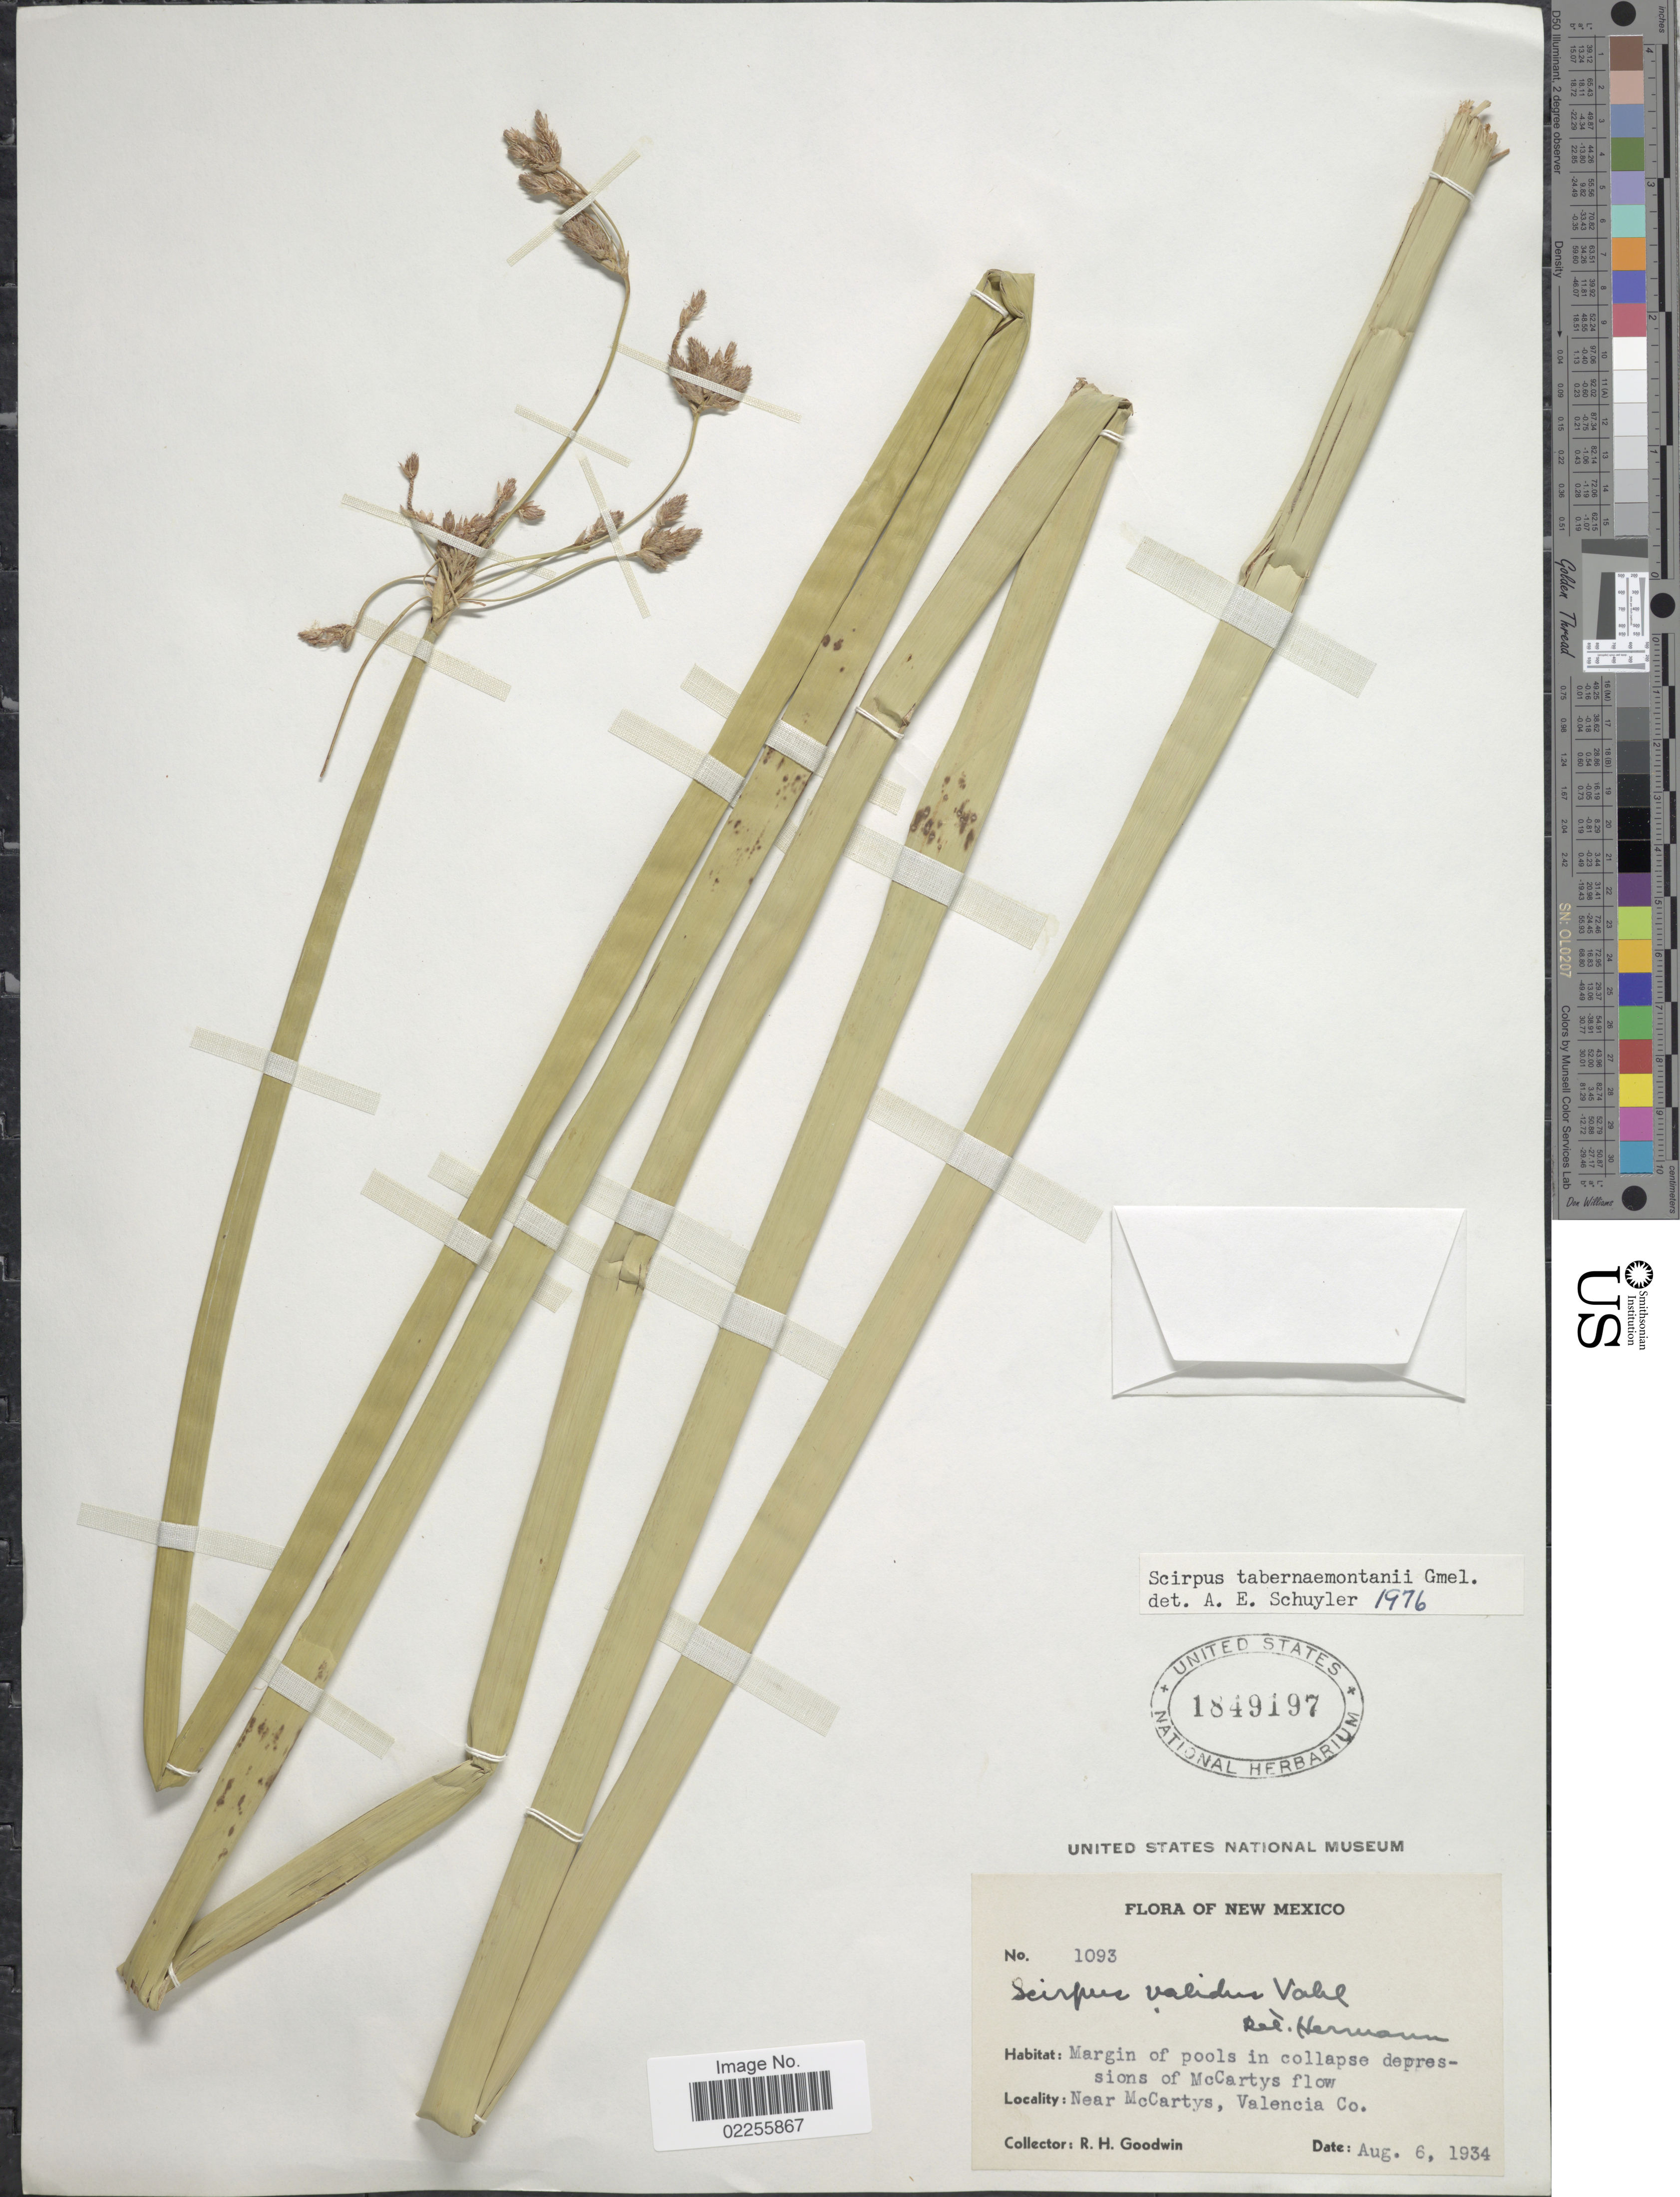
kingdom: Plantae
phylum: Tracheophyta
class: Liliopsida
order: Poales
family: Cyperaceae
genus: Schoenoplectus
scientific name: Schoenoplectus tabernaemontani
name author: (C.C. Gmel.) Palla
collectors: R. Goodwin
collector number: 1093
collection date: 1934-08-06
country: United States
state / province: New Mexico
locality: Margin of pools in collapse depressions of Mccartys flow, near McCartys, Valencia Co.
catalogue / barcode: US 1849197